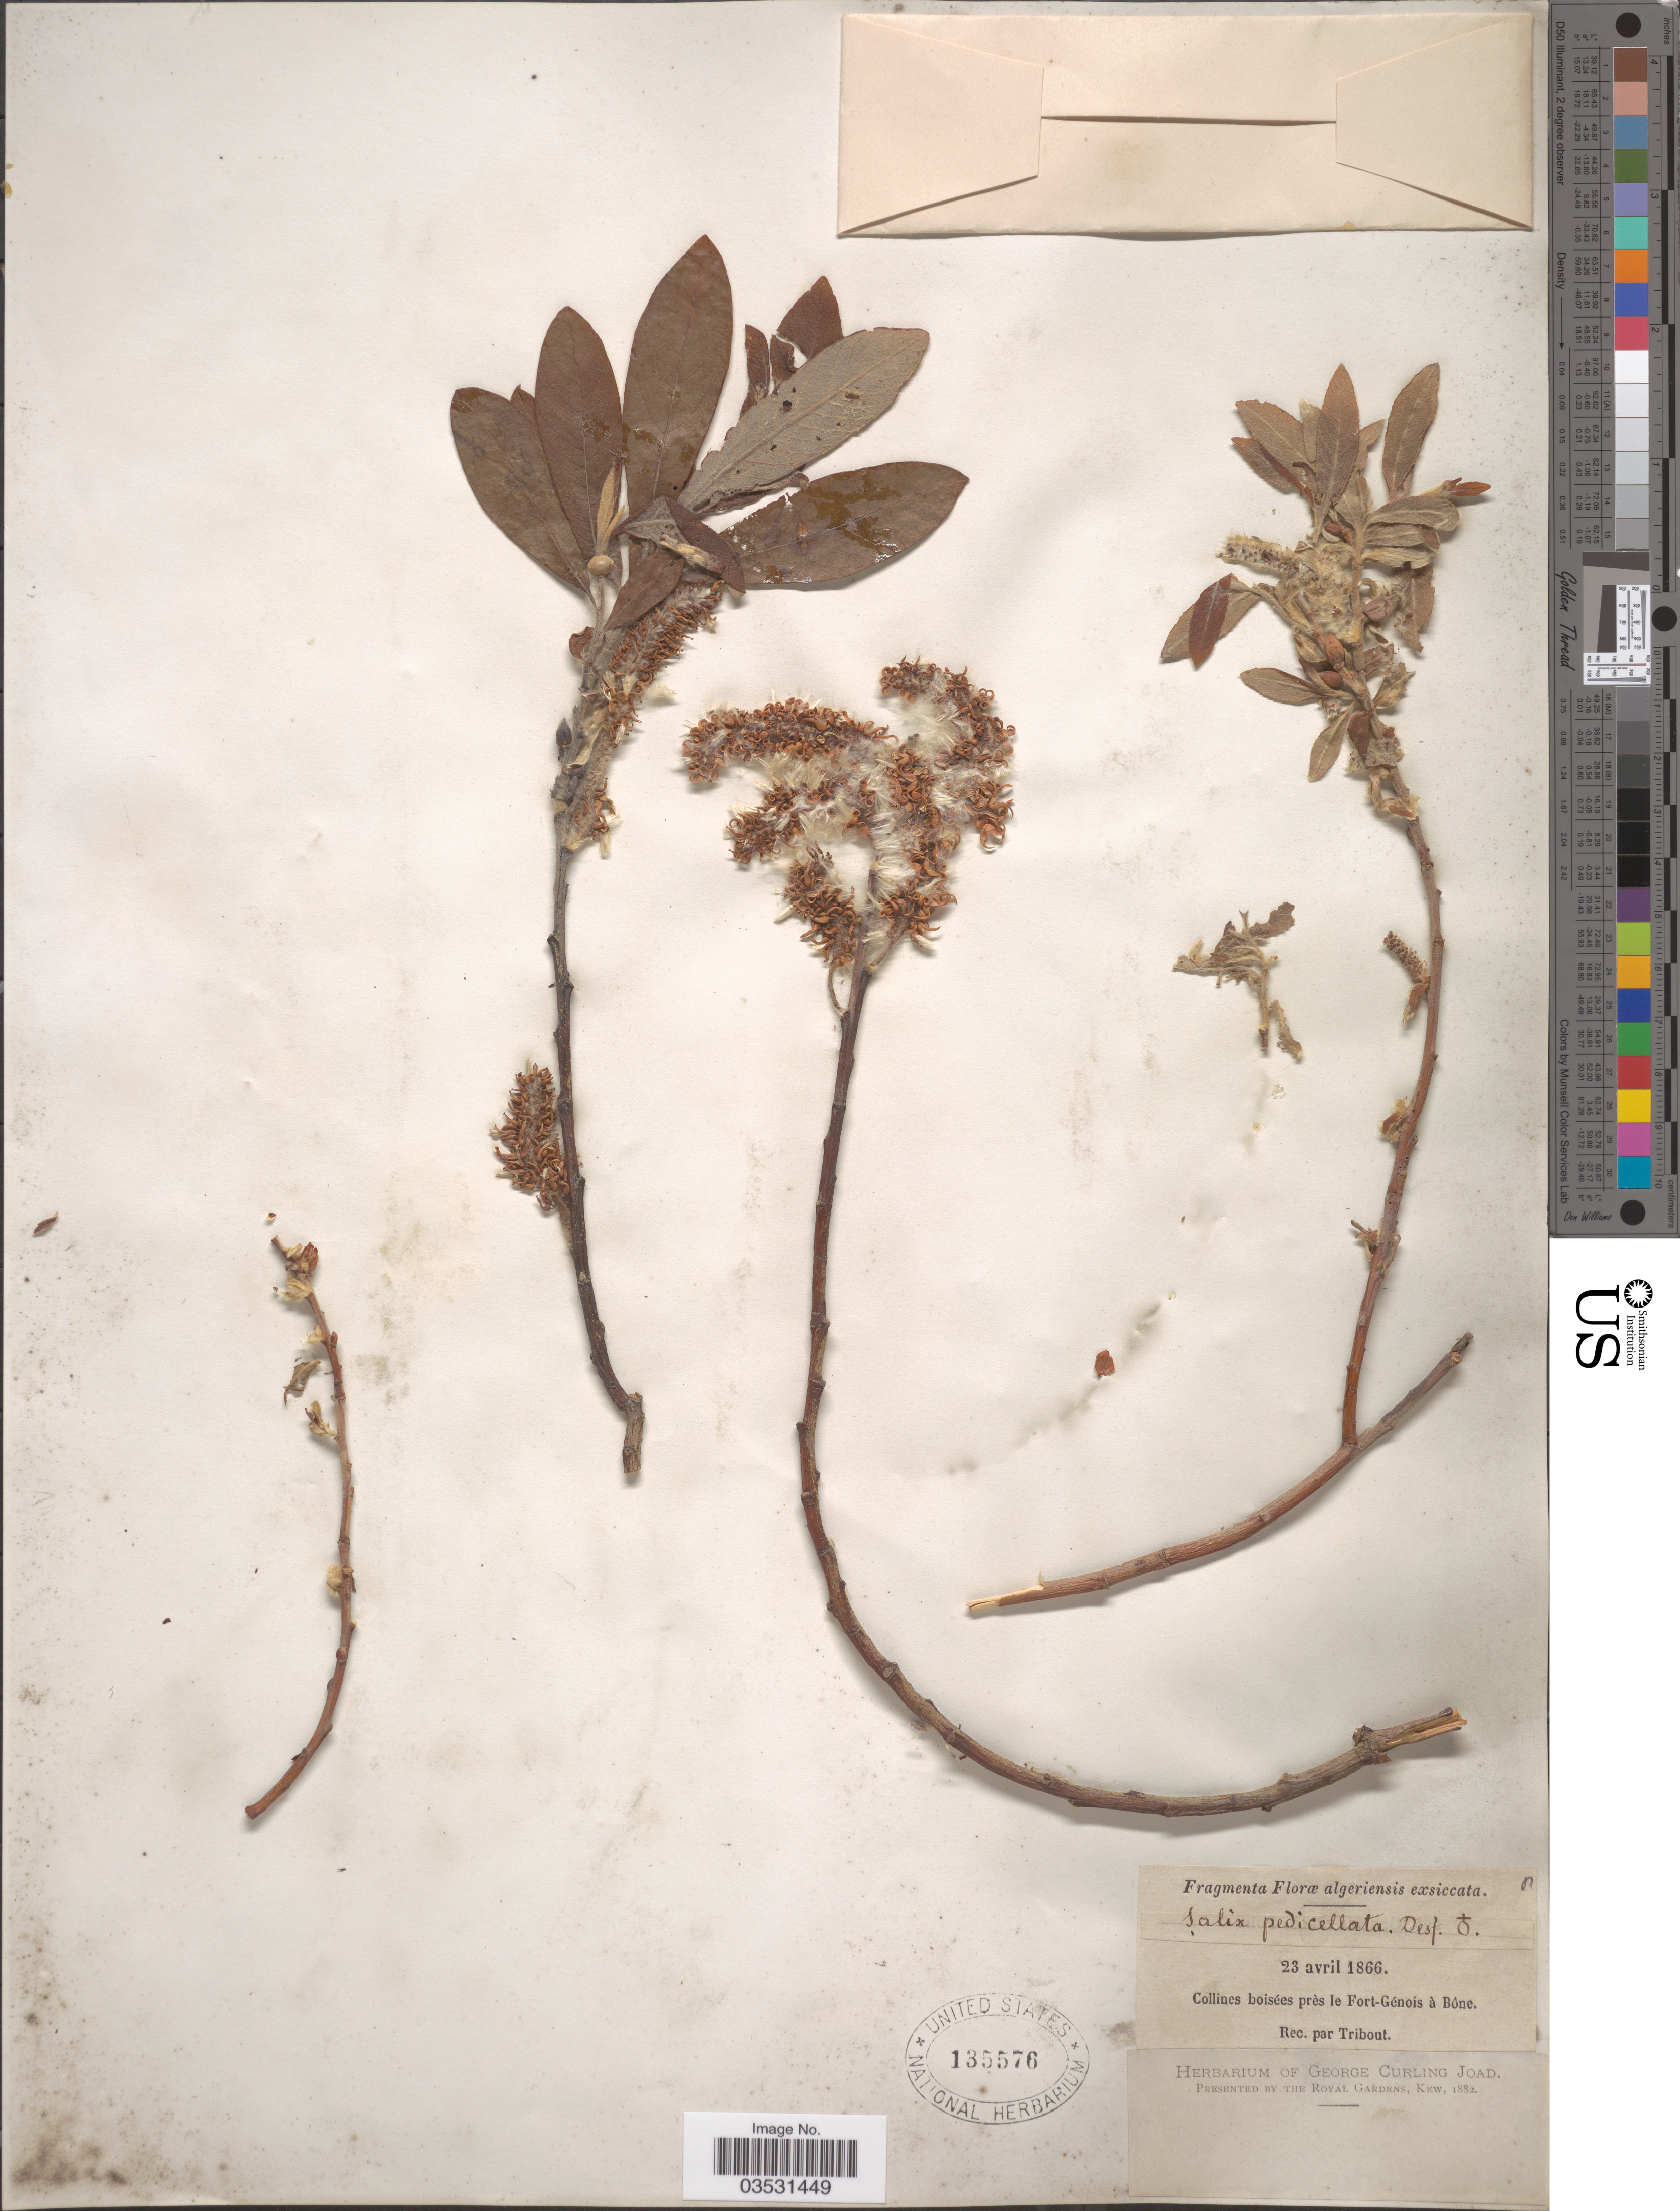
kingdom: Plantae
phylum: Tracheophyta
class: Magnoliopsida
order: Malpighiales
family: Salicaceae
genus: Salix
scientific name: Salix pedicellata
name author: Desf.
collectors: Tribout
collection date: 1866-04-23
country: Algeria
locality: Collines boisées près le Fort-Génois à Bône.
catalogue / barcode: US 135576